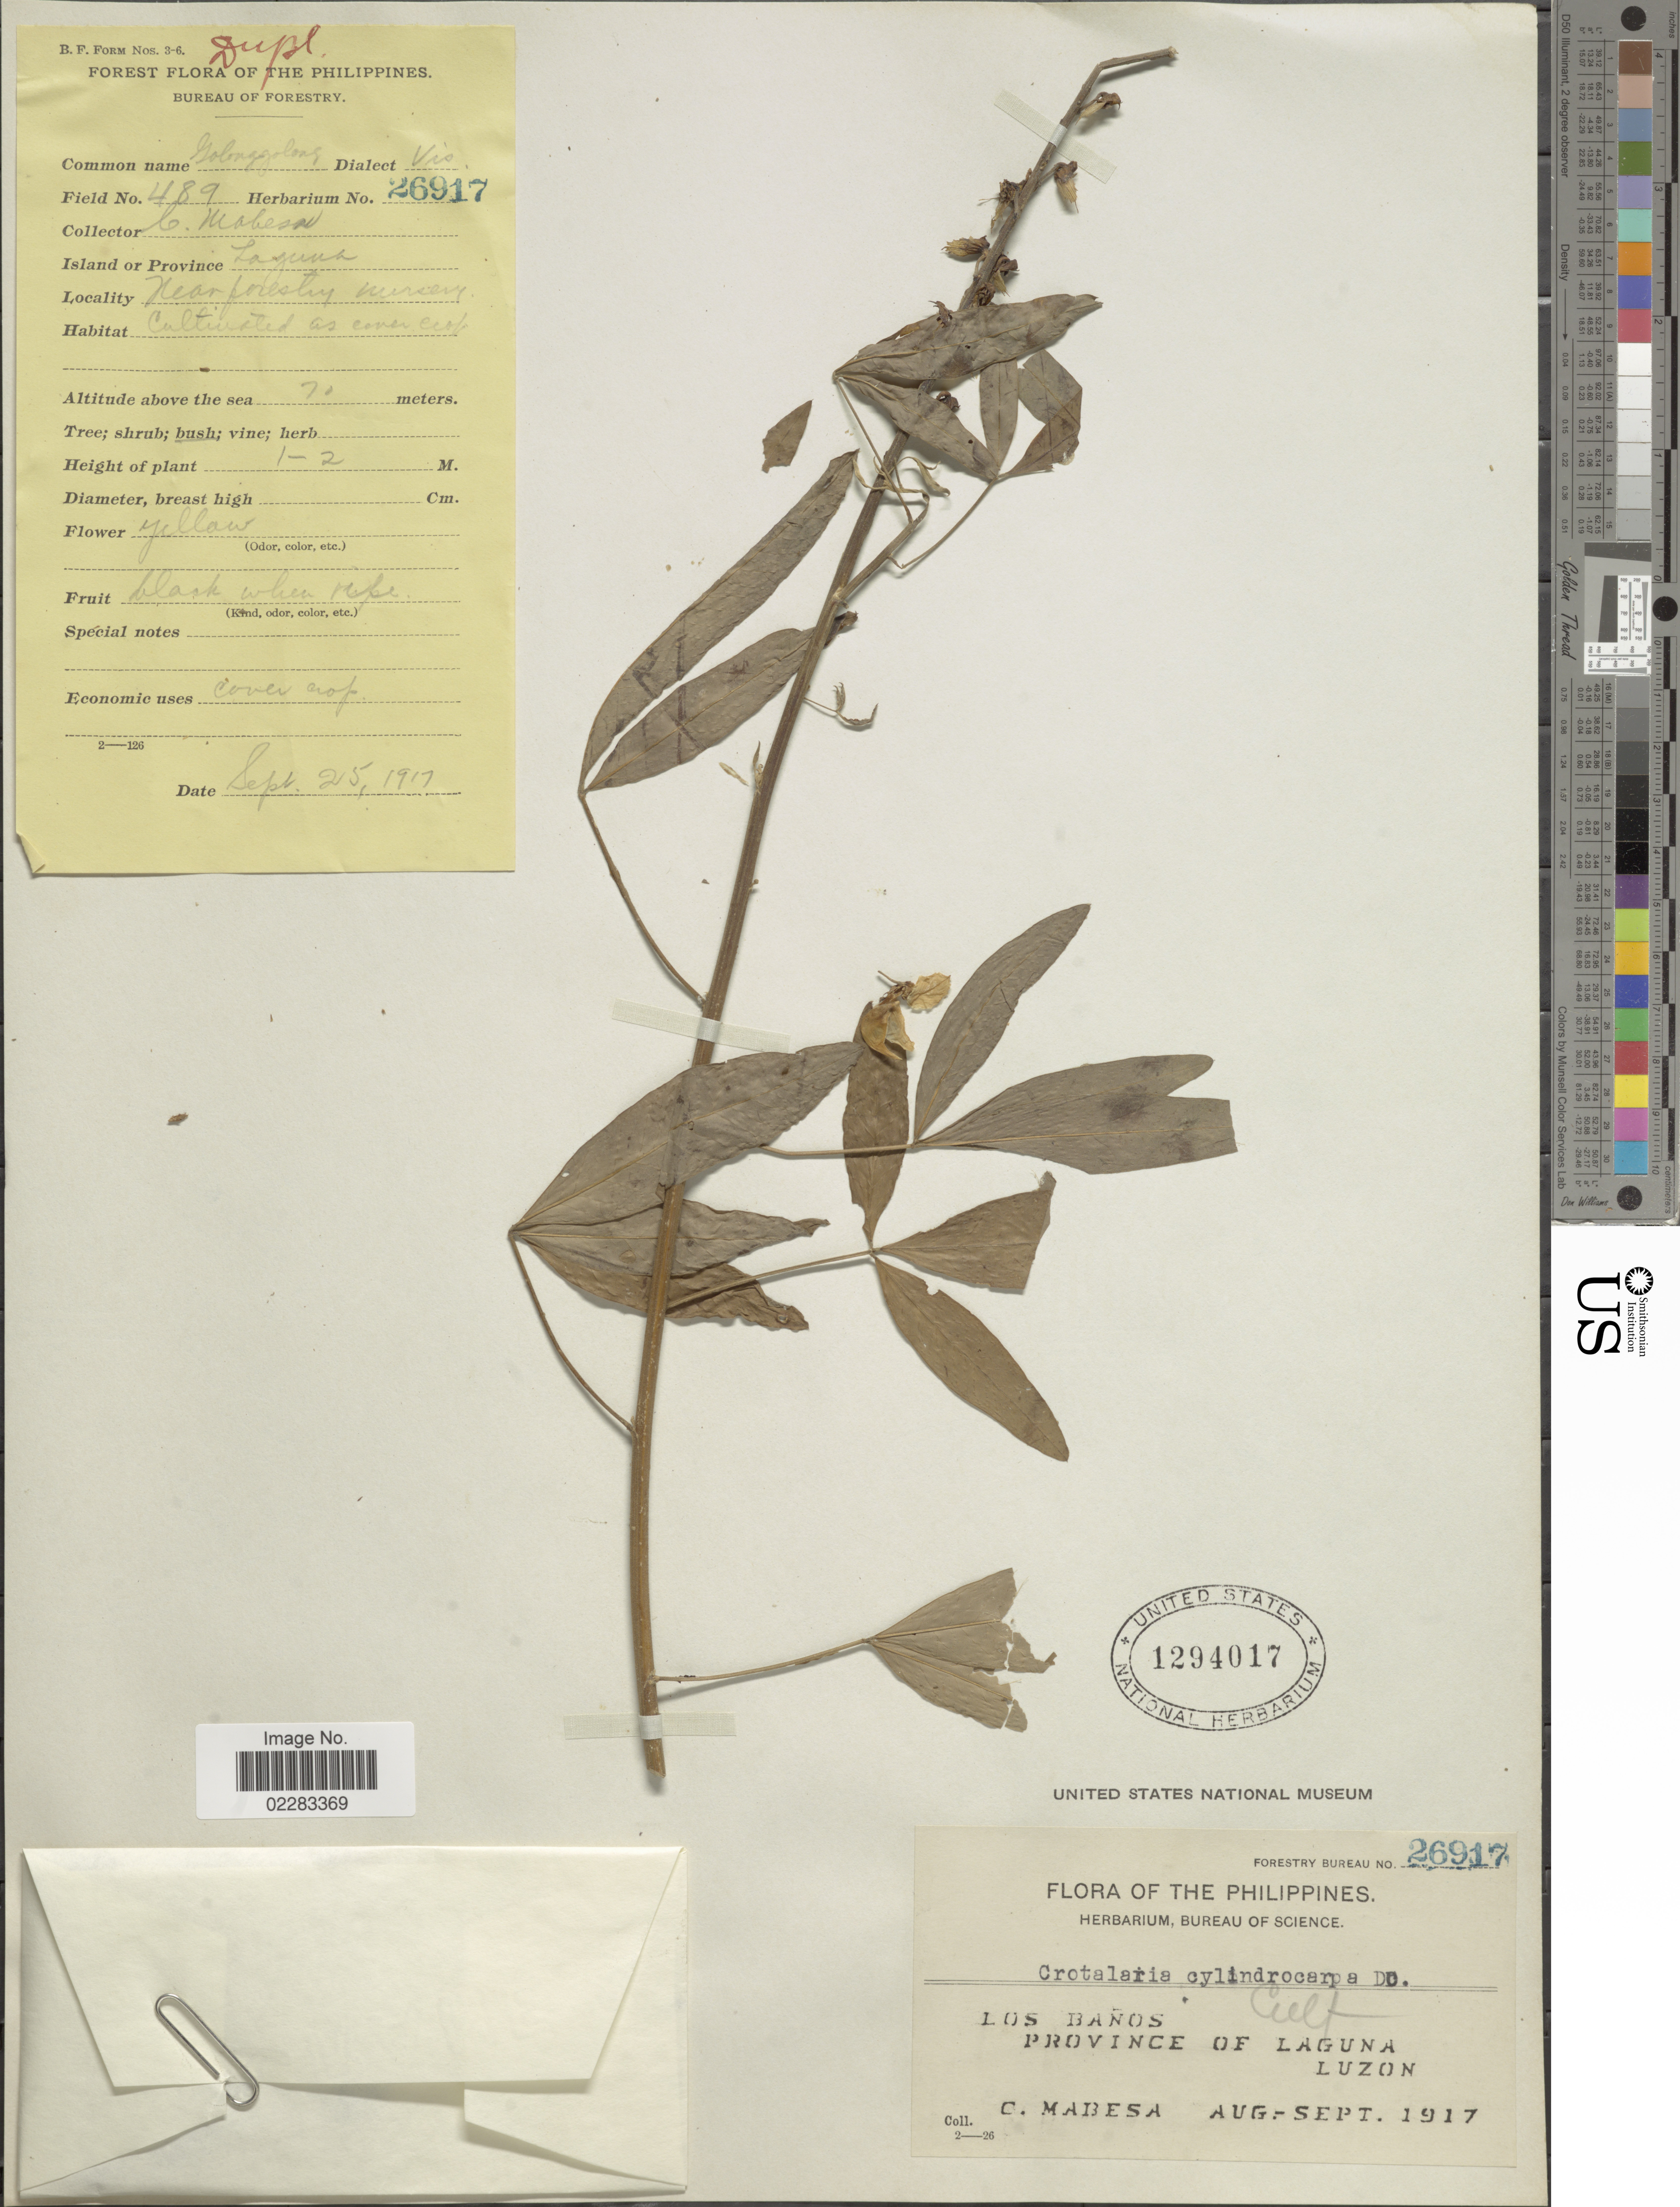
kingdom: Plantae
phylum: Tracheophyta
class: Magnoliopsida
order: Fabales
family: Fabaceae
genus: Crotalaria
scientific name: Crotalaria cylindrocarpa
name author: DC.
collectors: C. Mabesa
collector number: Forestry Bureau 26917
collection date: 1917-09-25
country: Philippines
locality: Los Baños, Province of Laguna, Luzon, cult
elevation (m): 70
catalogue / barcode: US 1294017